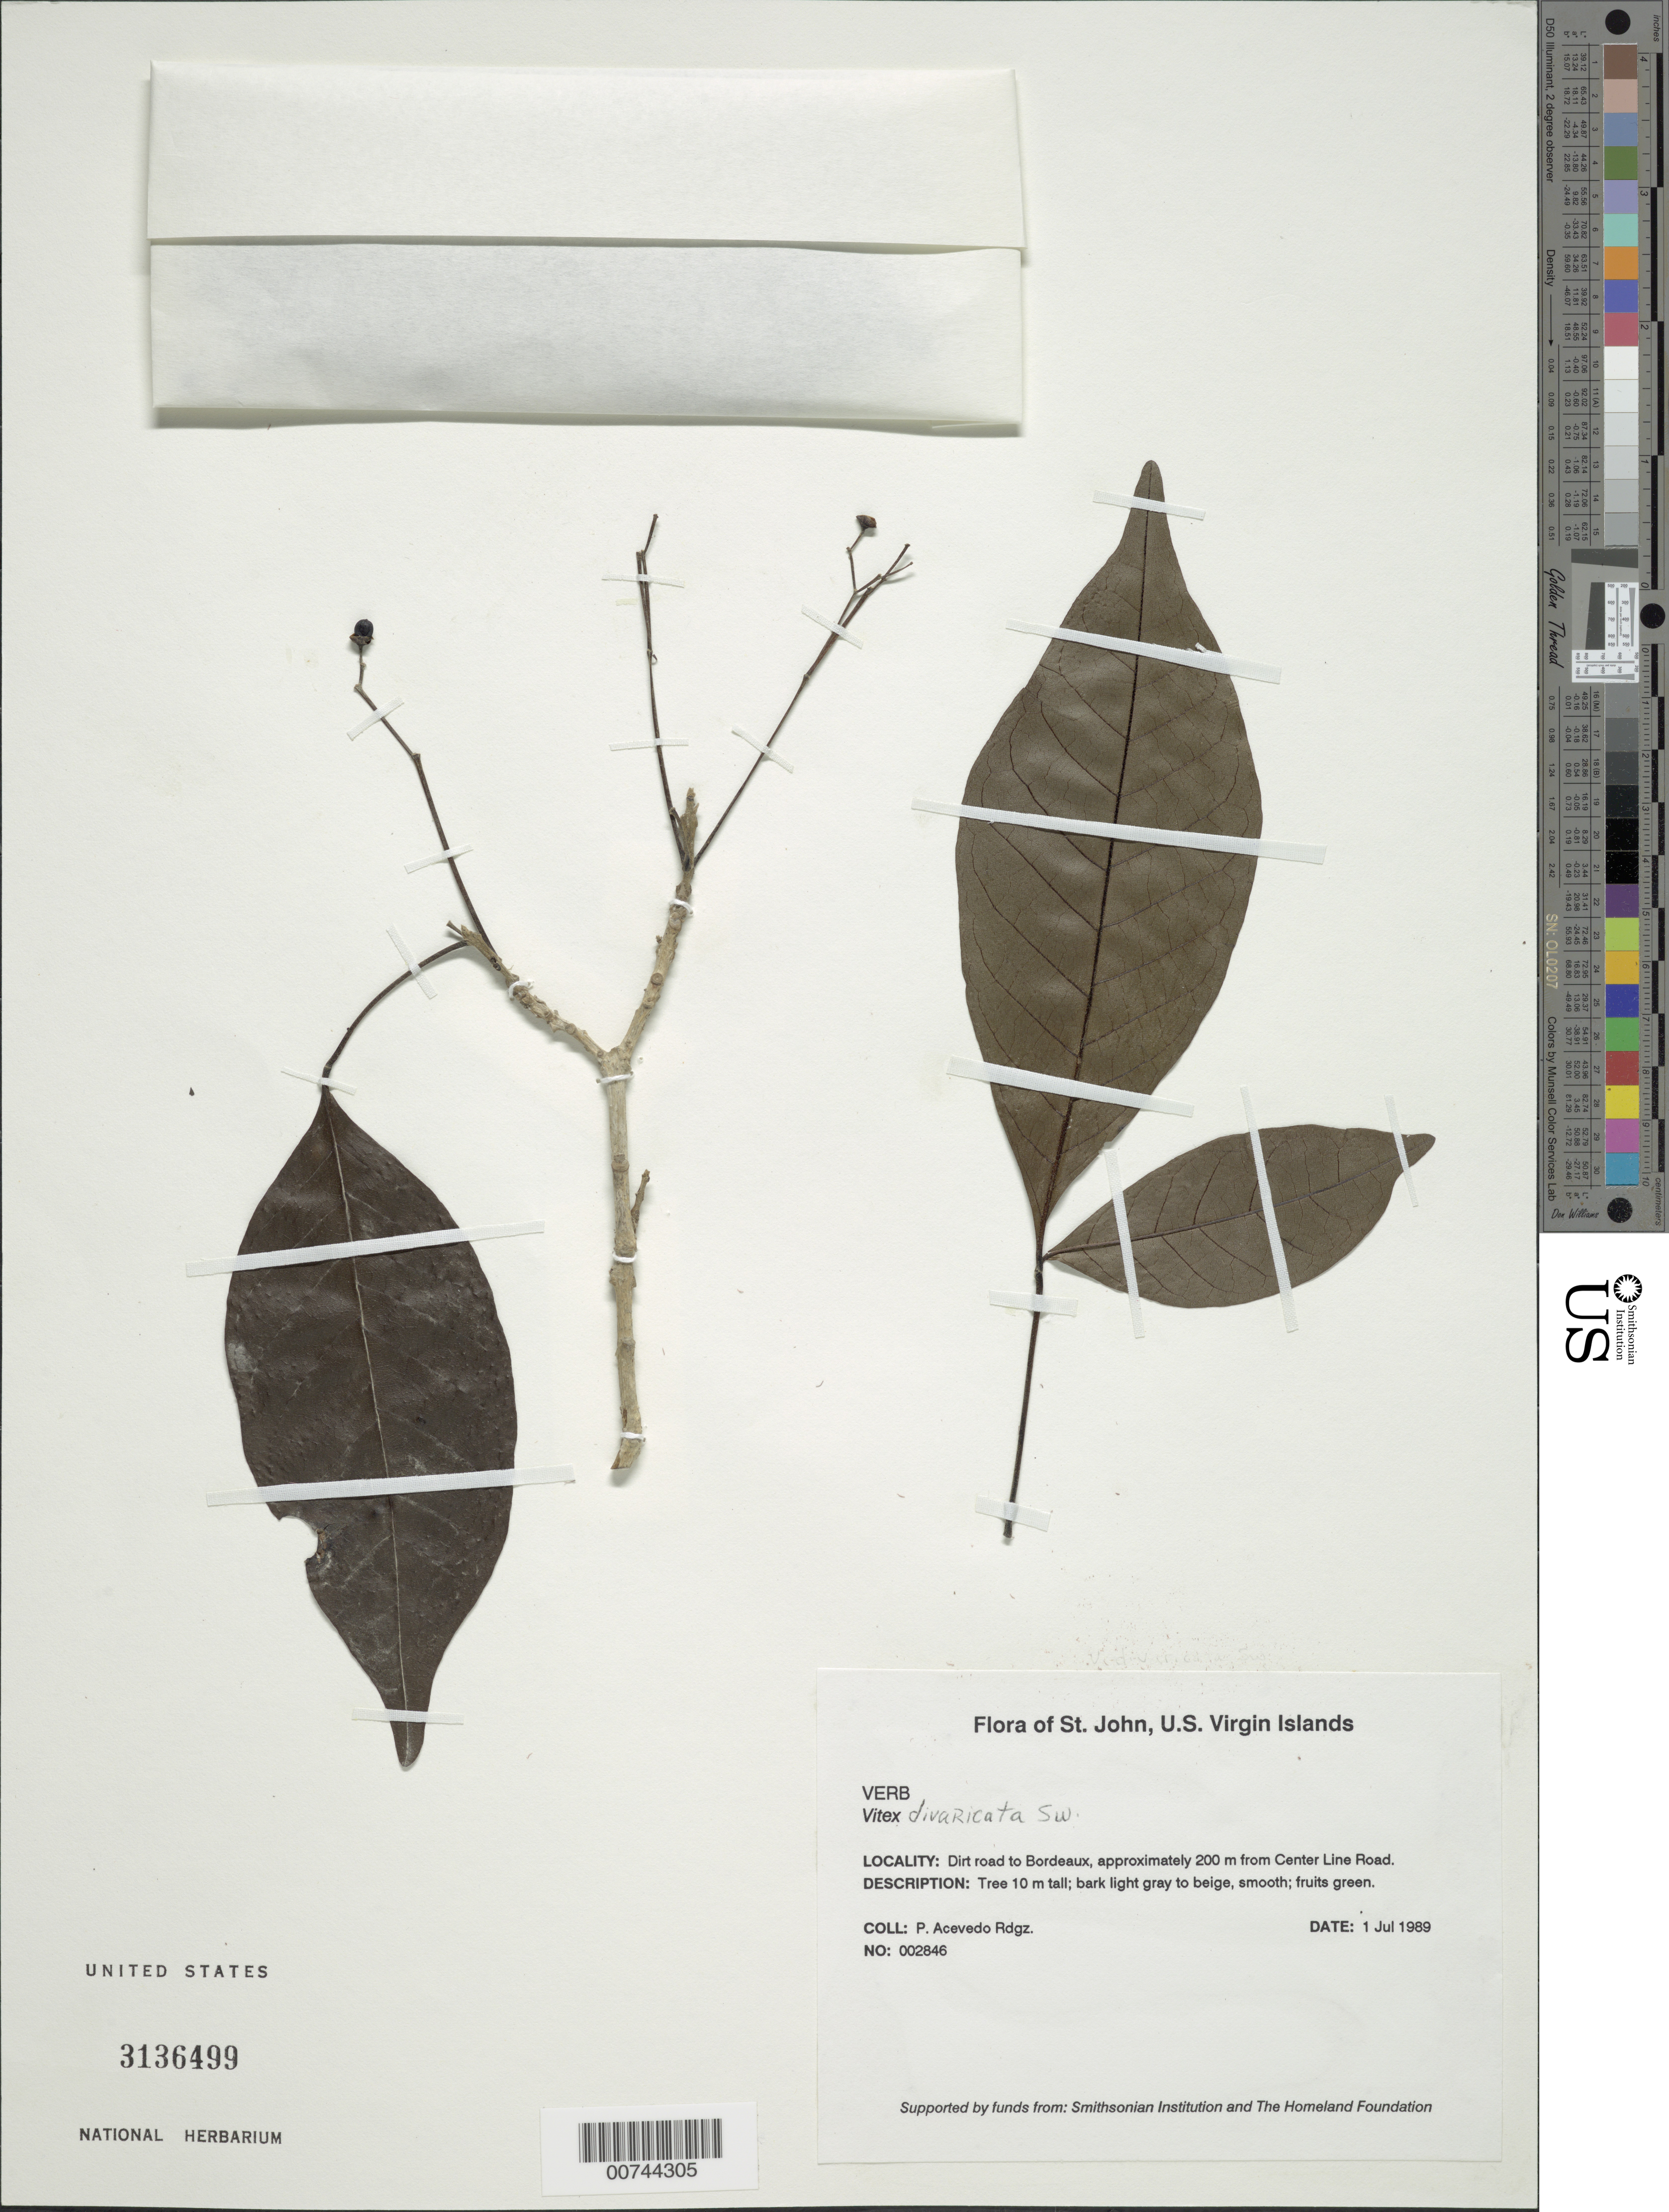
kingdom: Plantae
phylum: Tracheophyta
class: Magnoliopsida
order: Lamiales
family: Lamiaceae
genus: Vitex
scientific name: Vitex divaricata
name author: Sw.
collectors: P. Acevedo-Rodr.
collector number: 2846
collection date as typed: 01 Jul 1989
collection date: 1989-07-01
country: U.S. Virgin Islands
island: St. John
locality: Coral Bay Quarter; along dirt road to Bordeaux, approxi. 200 m from Center Line Road.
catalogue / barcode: US 3136499